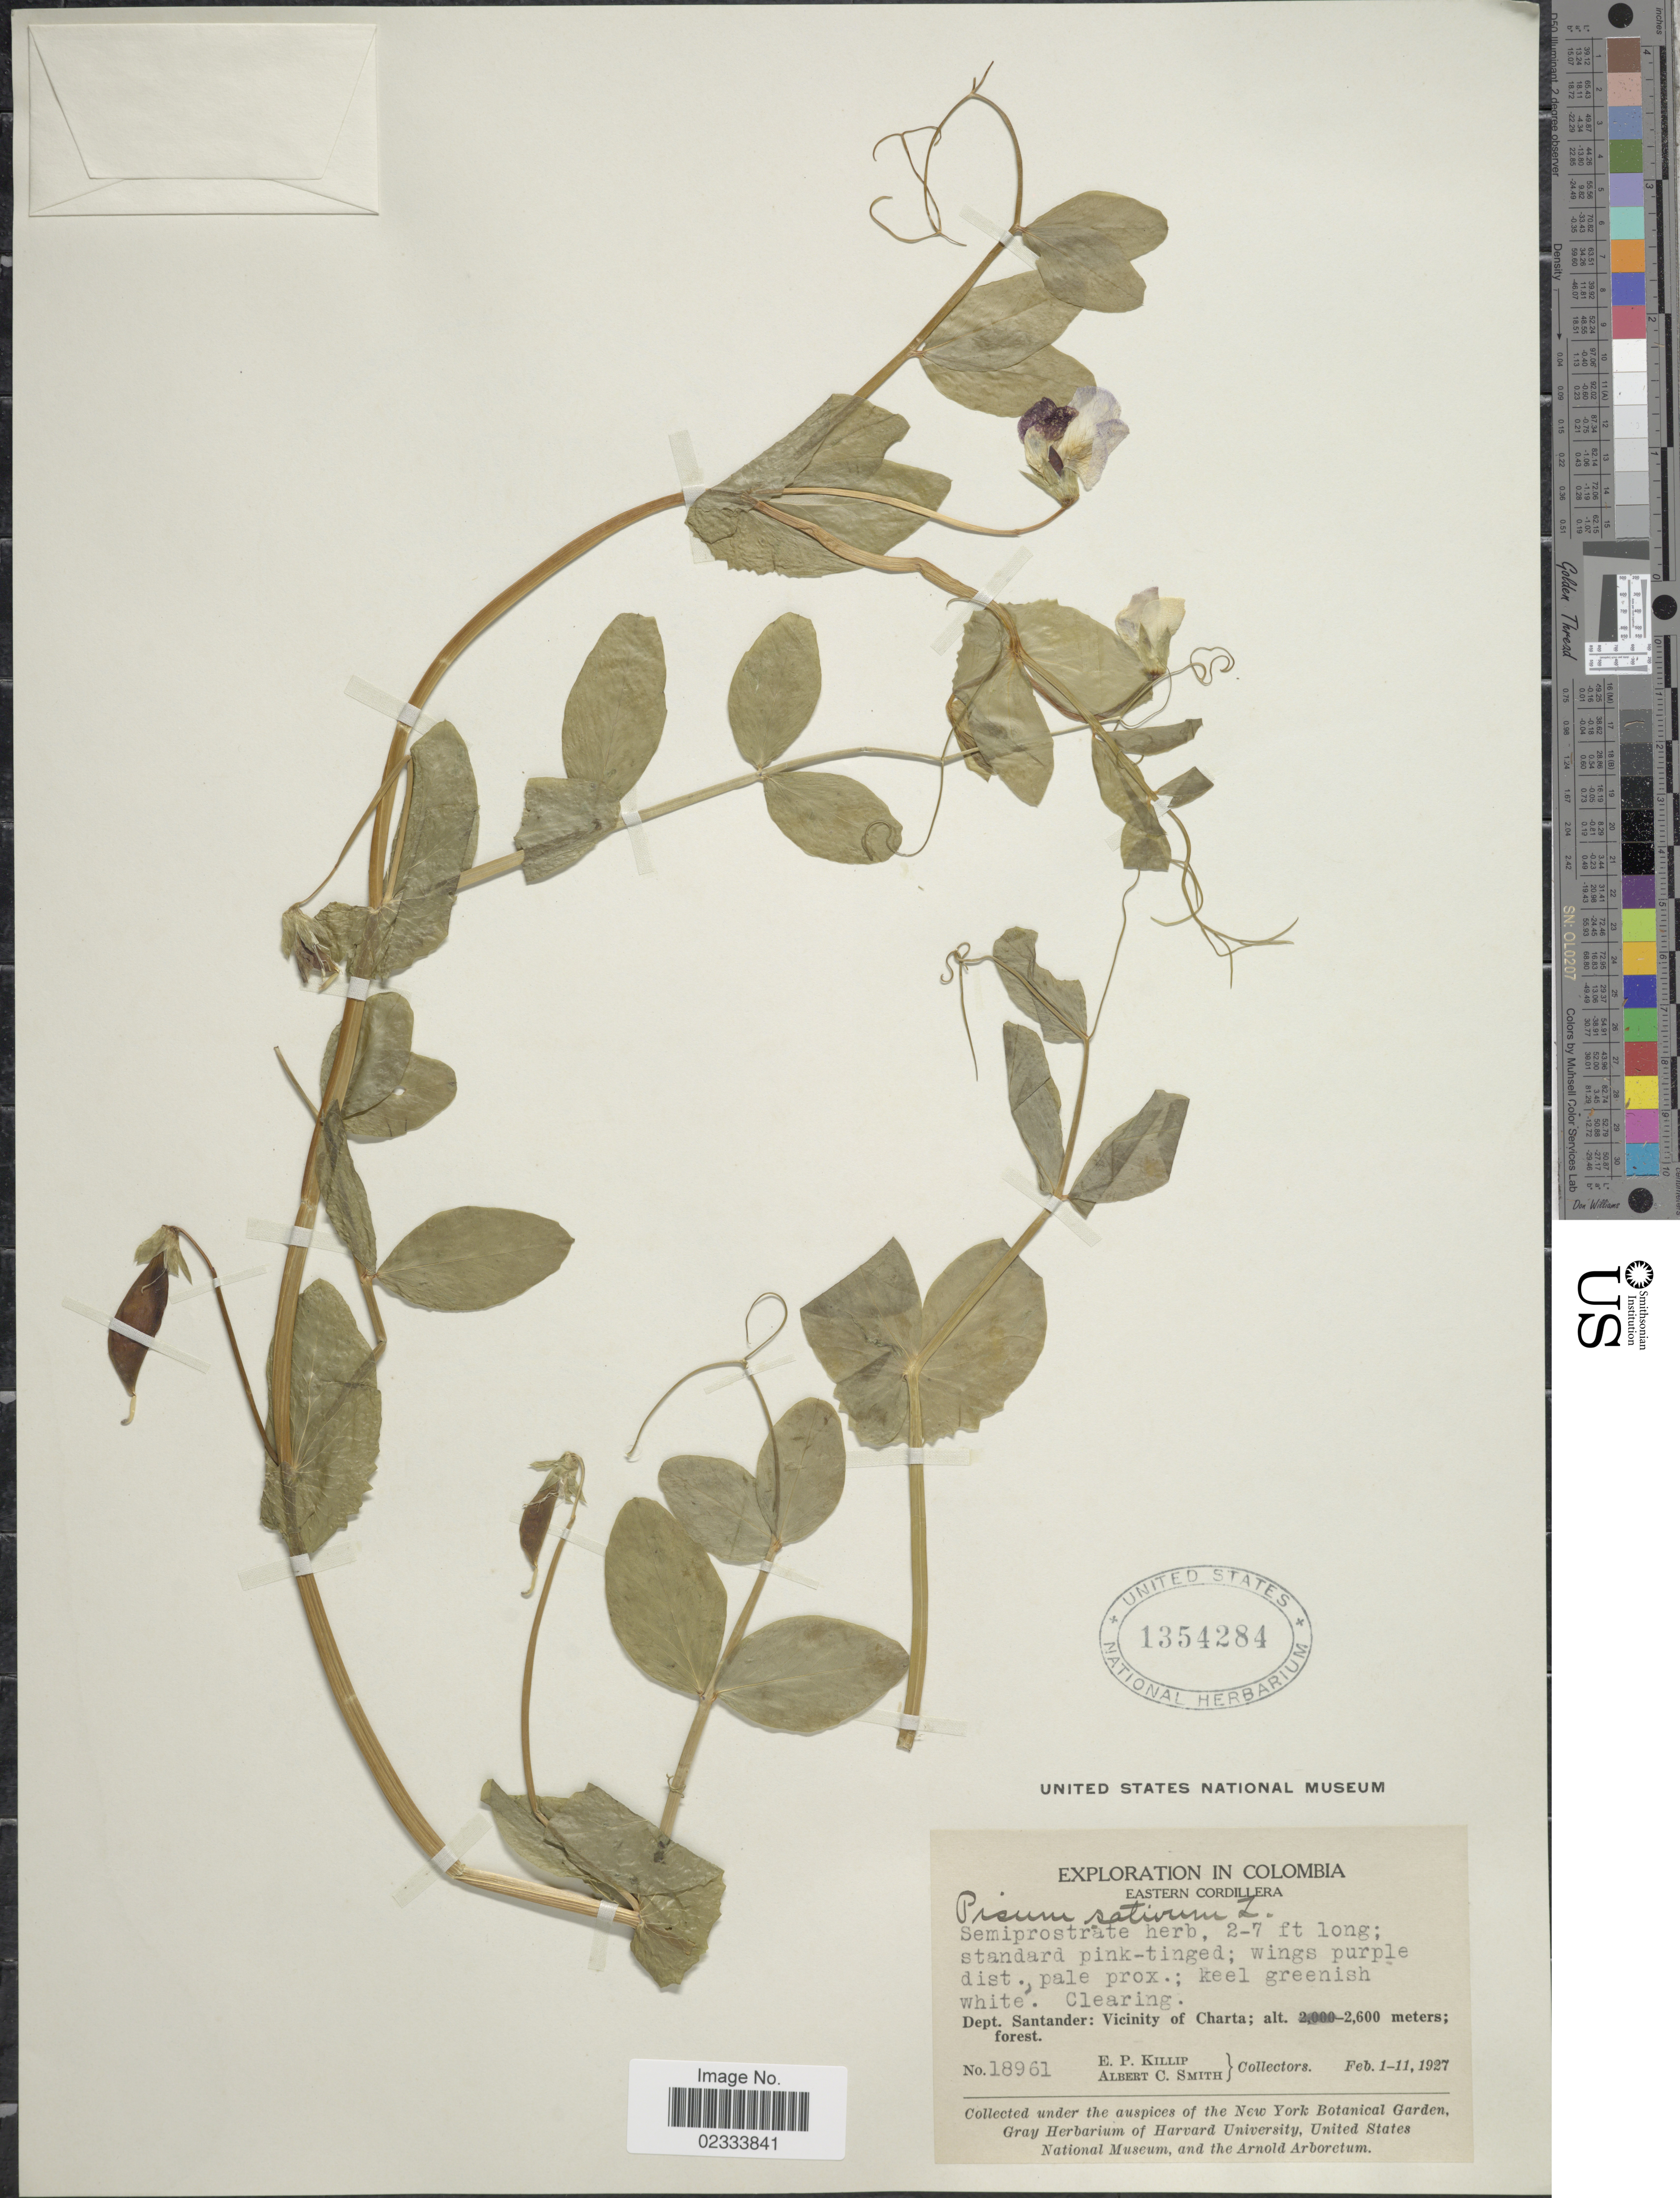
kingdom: Plantae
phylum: Tracheophyta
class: Magnoliopsida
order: Fabales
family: Fabaceae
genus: Pisum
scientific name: Pisum sativum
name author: L.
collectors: E. P. Killip & A. C. Smith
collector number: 18961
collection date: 1927-02-01/1927-02-11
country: Colombia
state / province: Santander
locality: Eastern Cordillera, Vicinity of Charta, Clearing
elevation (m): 2600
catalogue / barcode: US 1354284